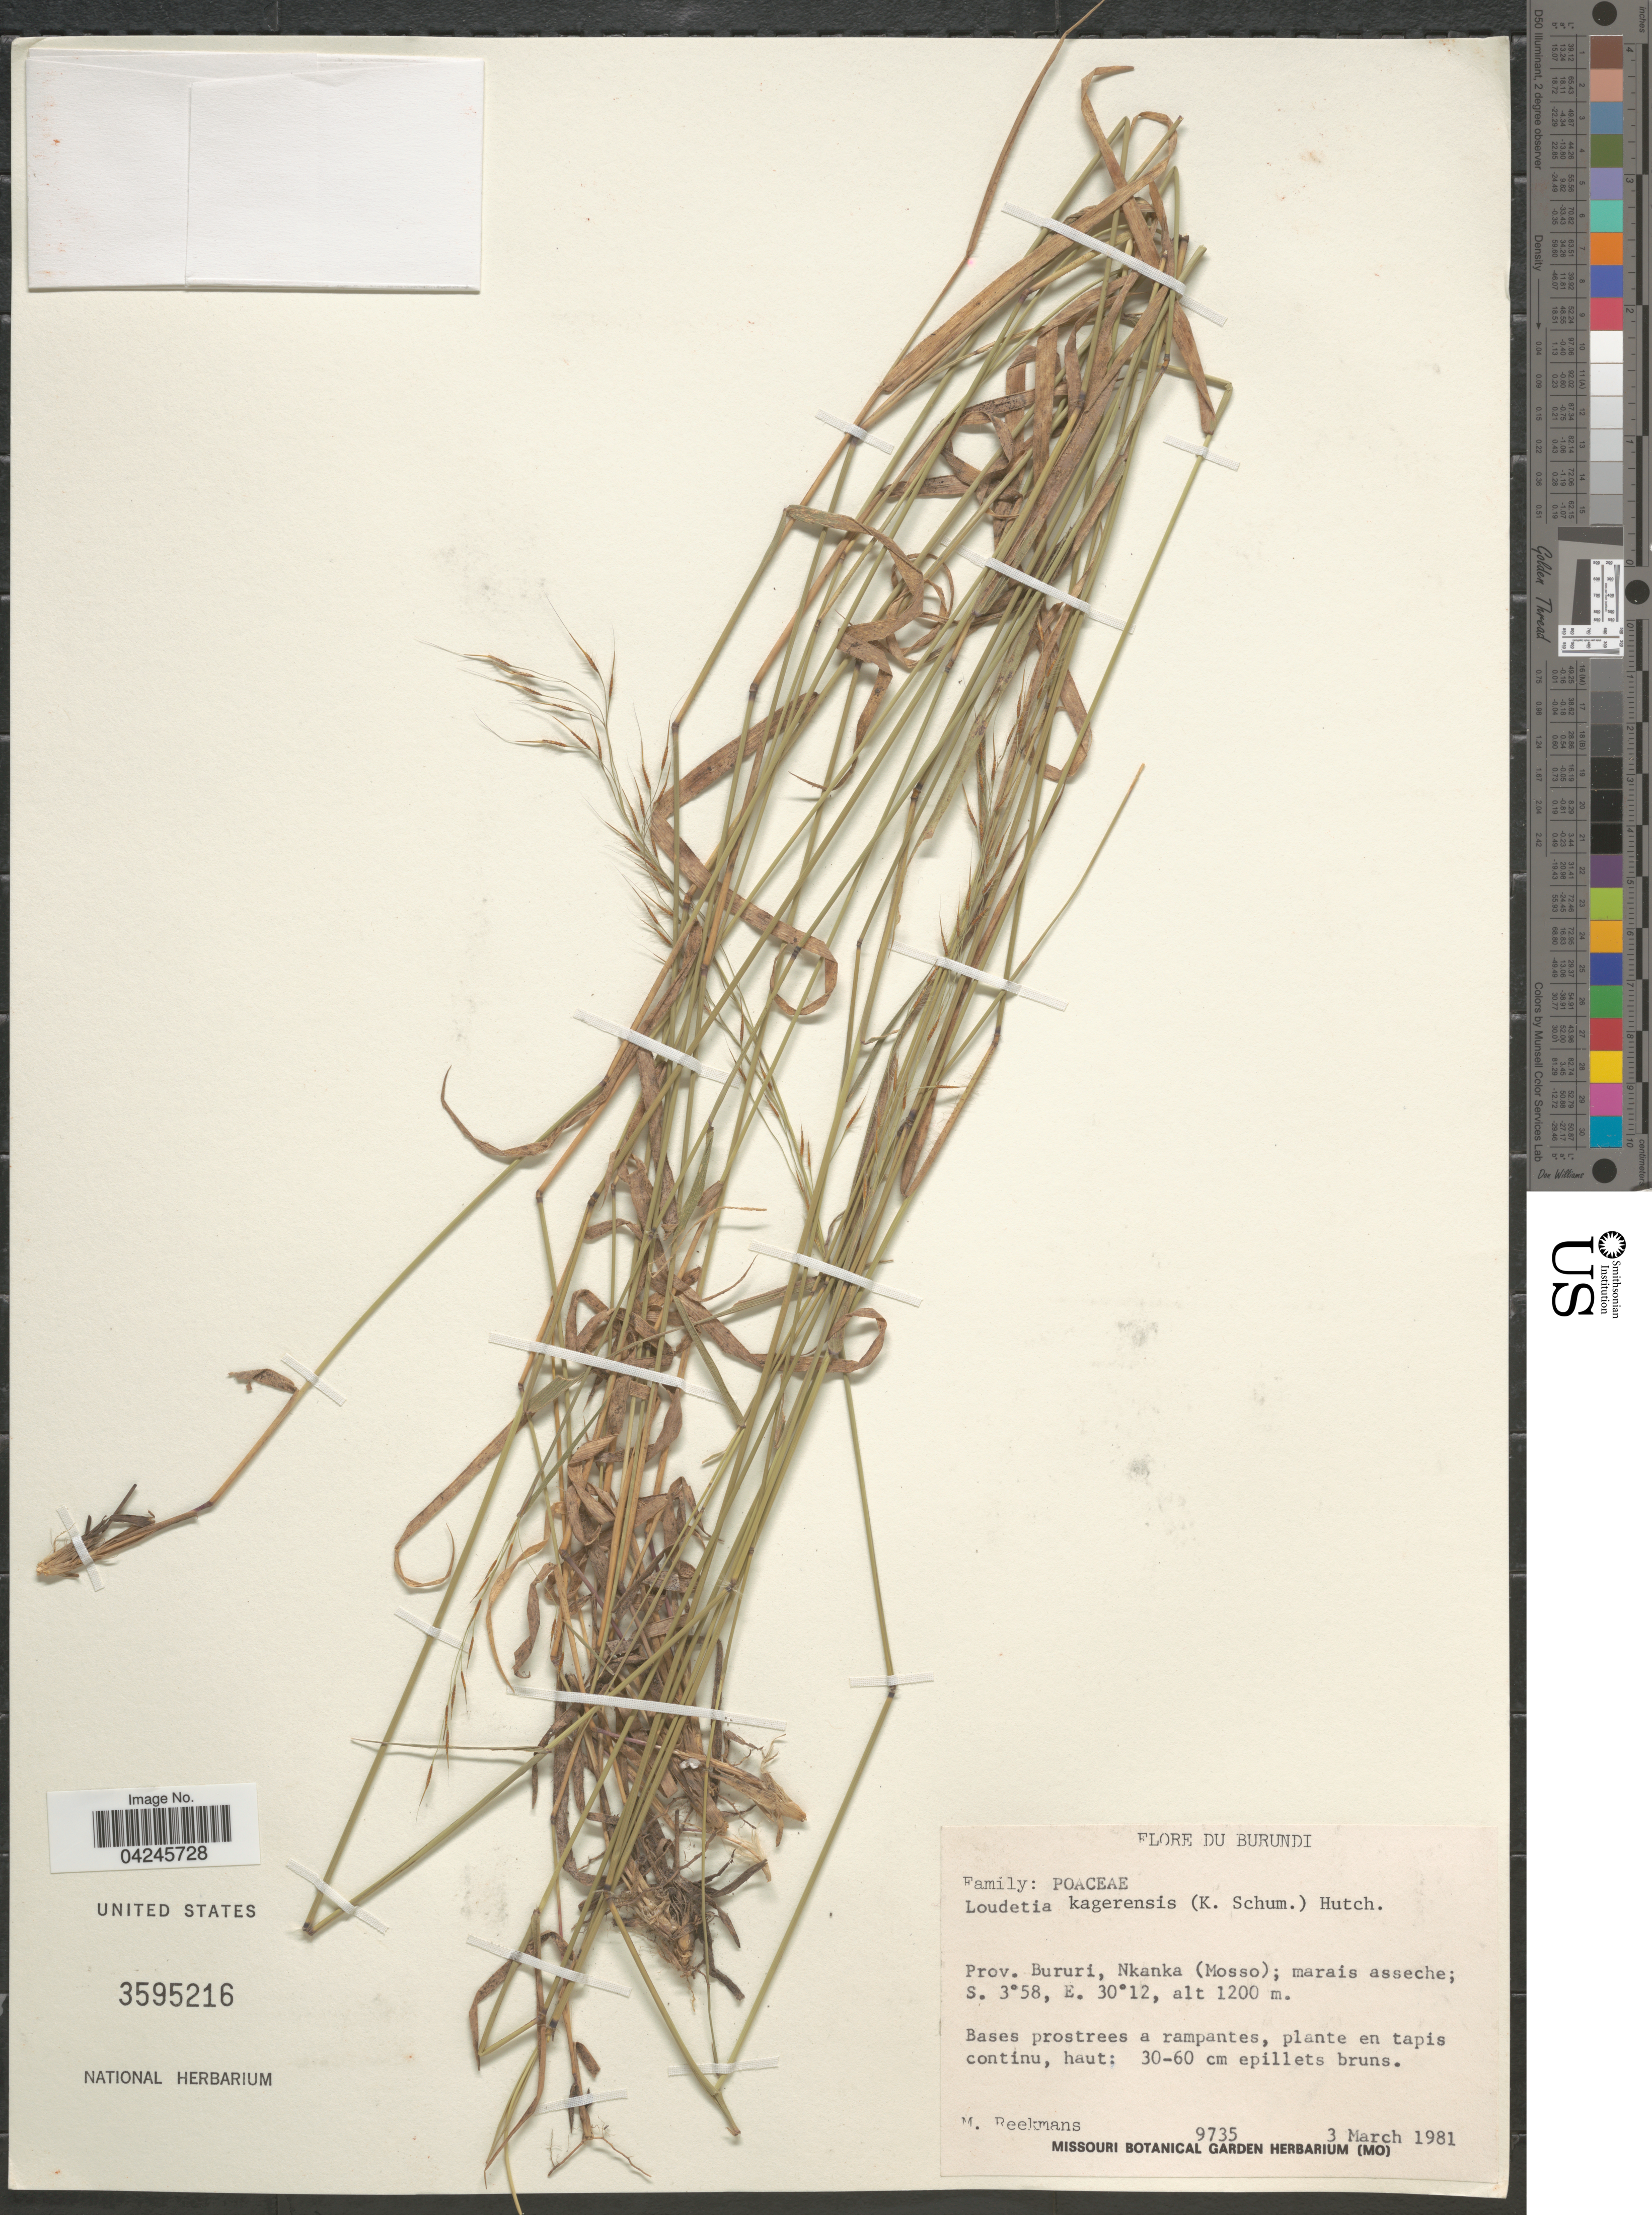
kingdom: Plantae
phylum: Tracheophyta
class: Liliopsida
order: Poales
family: Poaceae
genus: Loudetia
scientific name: Loudetia kagerensis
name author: (K. Schum.) Hutch.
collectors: M. Reekmans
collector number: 9735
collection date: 1981-03-03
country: Burundi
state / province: Bururi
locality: Nkanka (Mosso); marais asseche.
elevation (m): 1200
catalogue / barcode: US 3595216